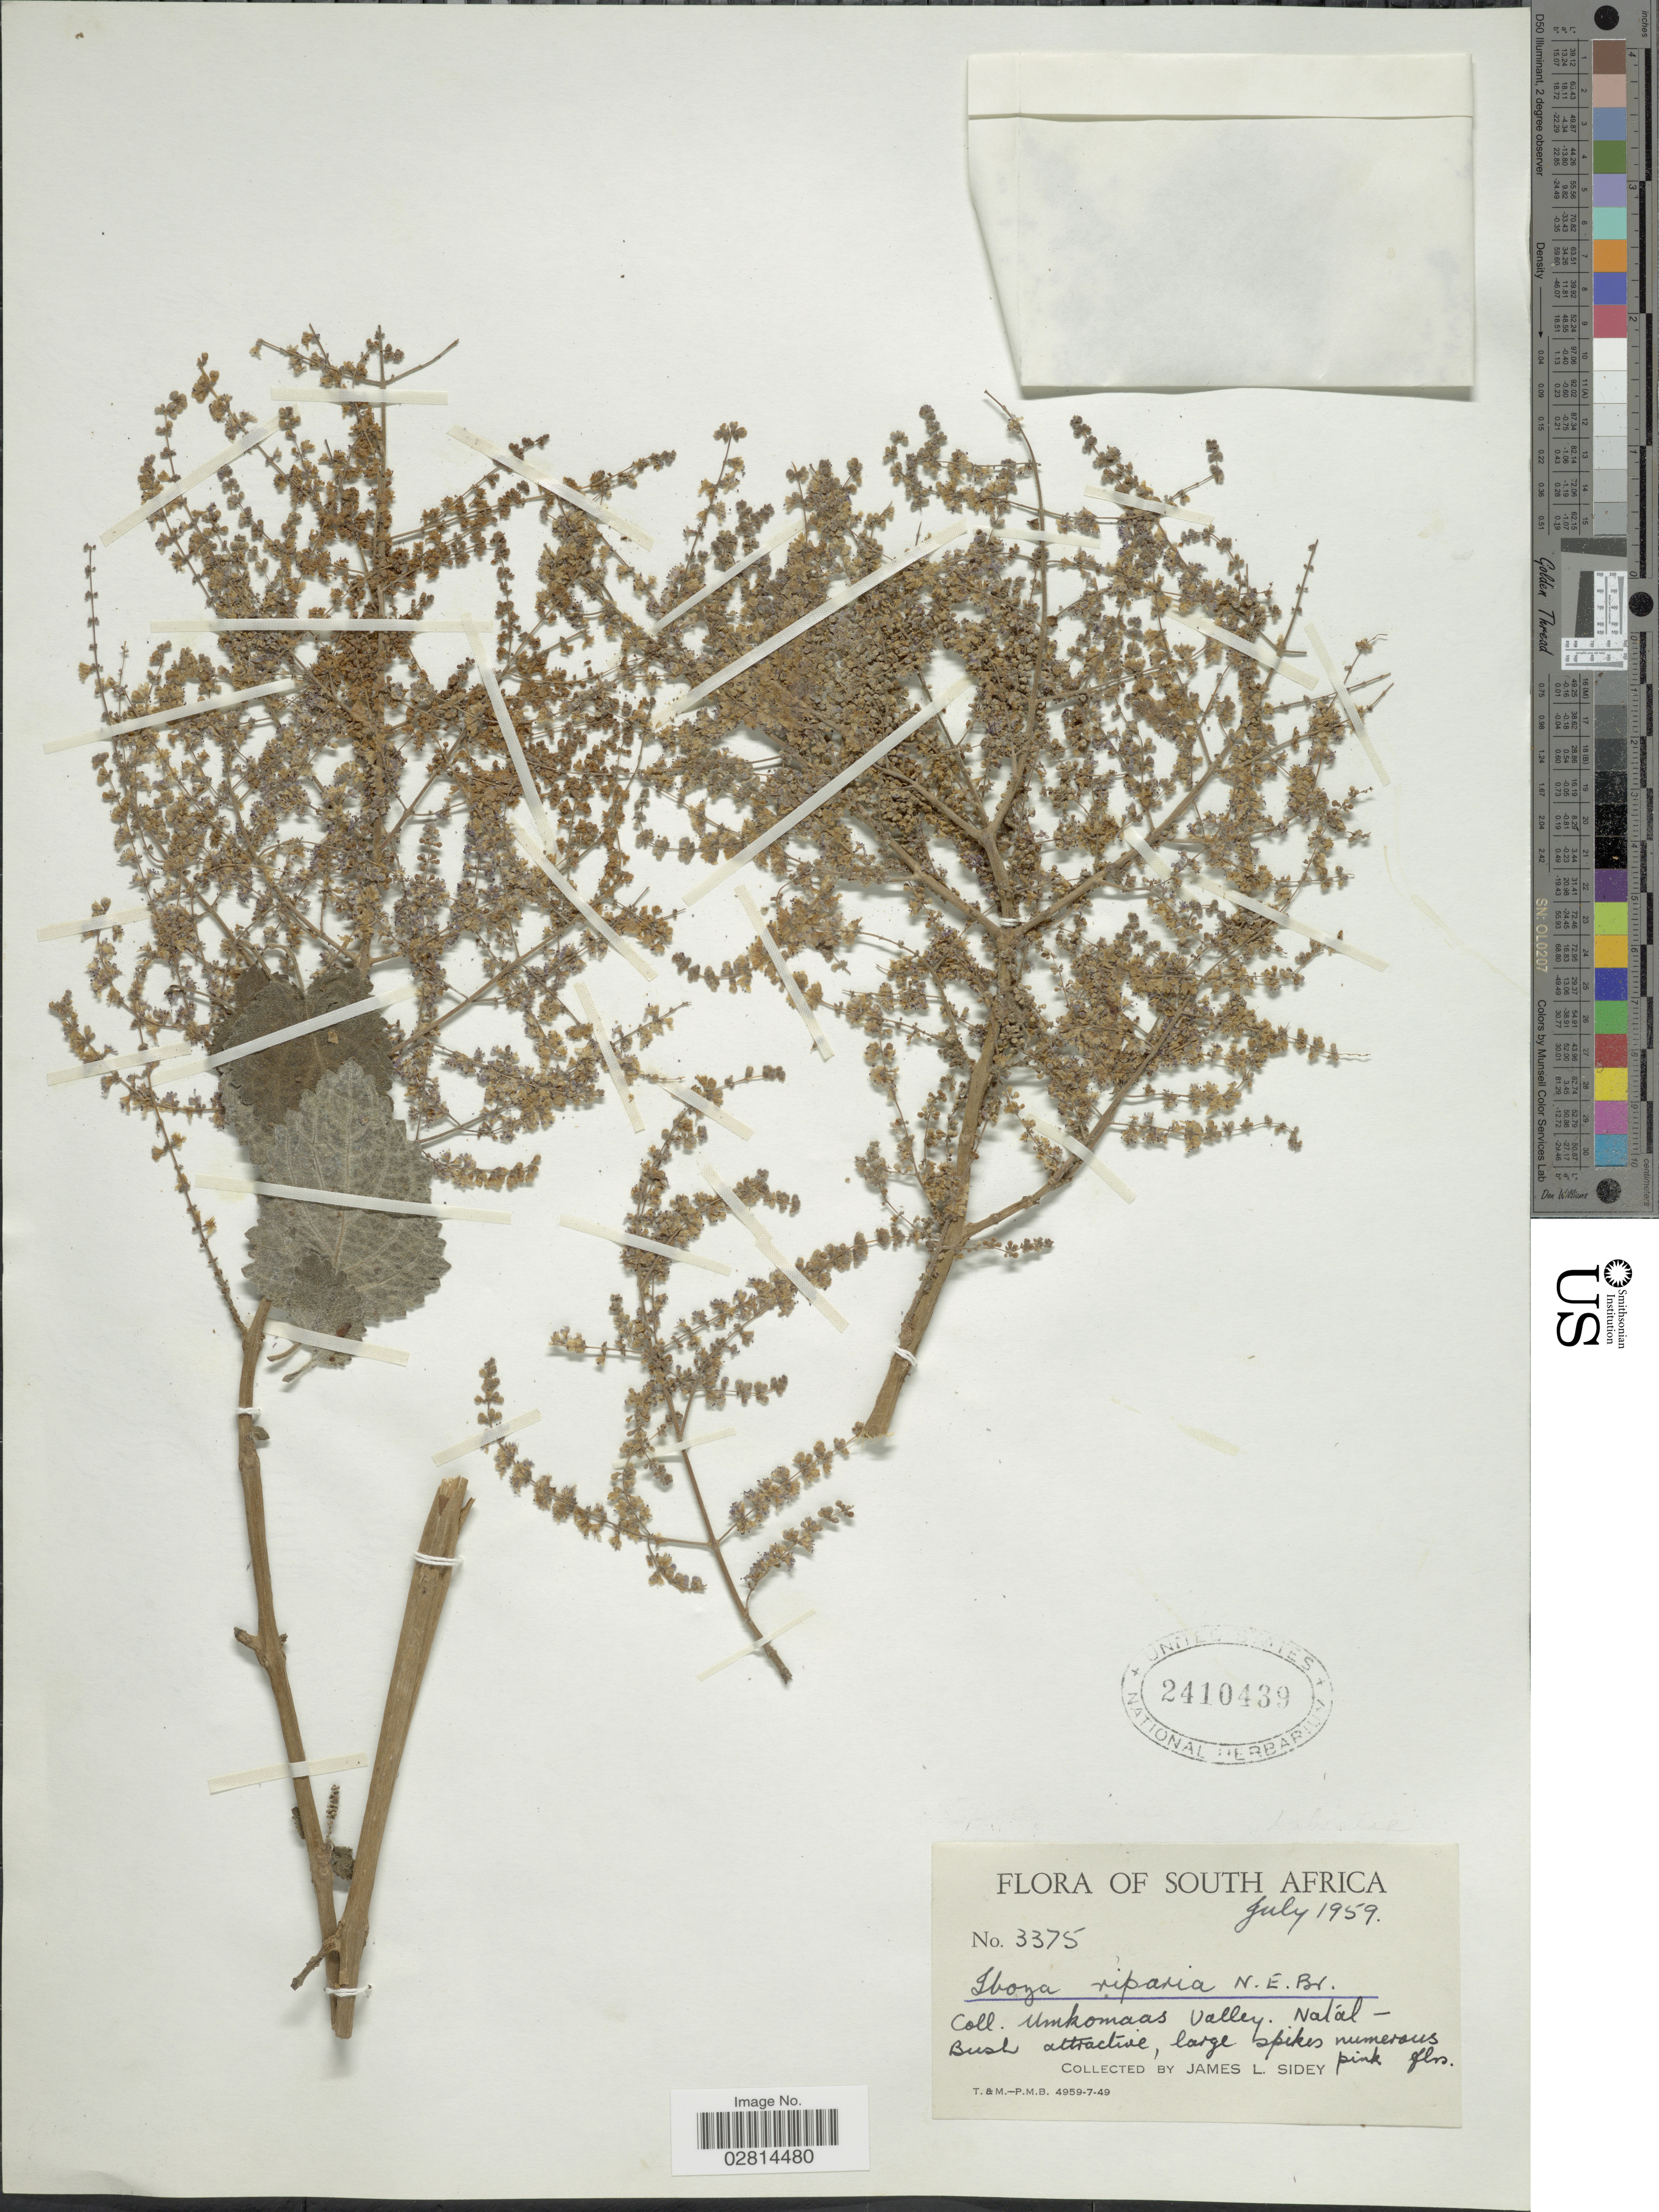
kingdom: Plantae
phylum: Tracheophyta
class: Magnoliopsida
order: Lamiales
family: Lamiaceae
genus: Tetradenia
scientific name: Tetradenia riparia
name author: (Hochst.) Codd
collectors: J. L. Sidey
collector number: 3375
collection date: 1959-07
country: South Africa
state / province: KwaZulu-Natal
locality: Umkomaas Valley. Natal.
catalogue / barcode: US 2410439